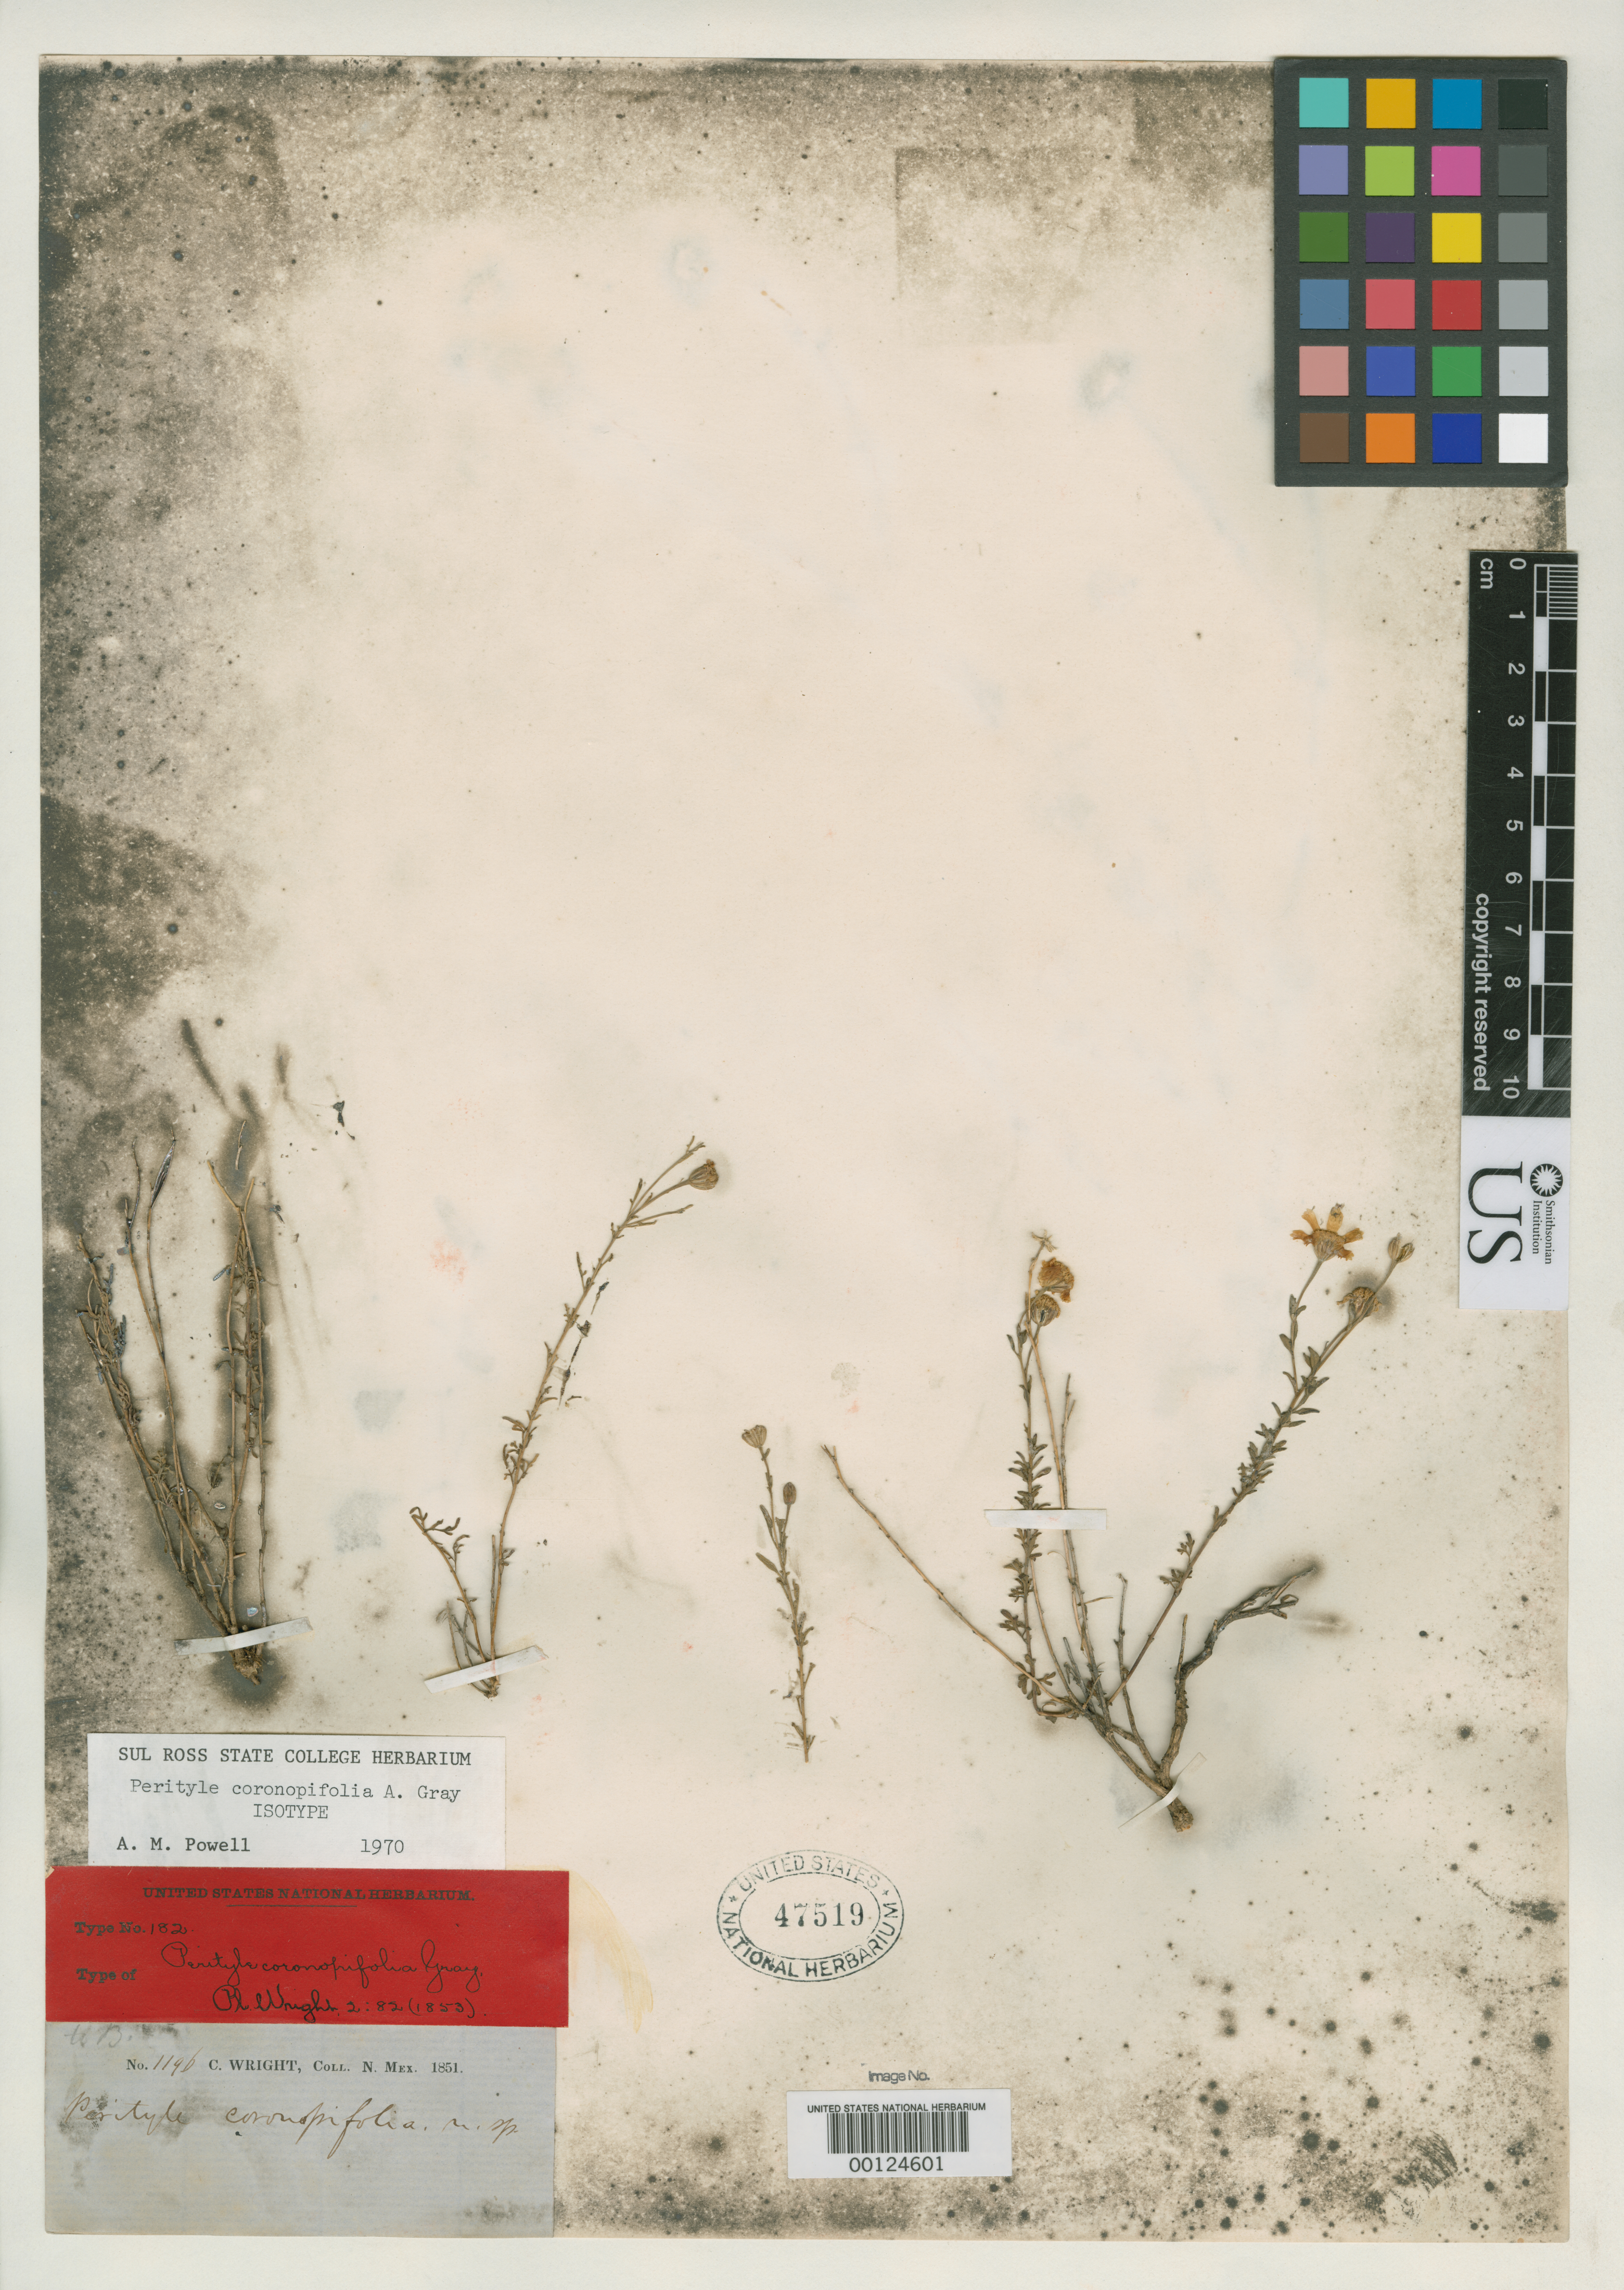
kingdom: Plantae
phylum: Tracheophyta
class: Magnoliopsida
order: Asterales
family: Asteraceae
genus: Perityle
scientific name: Perityle coronopifolia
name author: A. Gray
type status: Type Collection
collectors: C. Wright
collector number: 1196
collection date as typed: Sep 1851 to -- Oct 1851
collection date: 1851-09/1851-10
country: United States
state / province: New Mexico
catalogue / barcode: US 47519